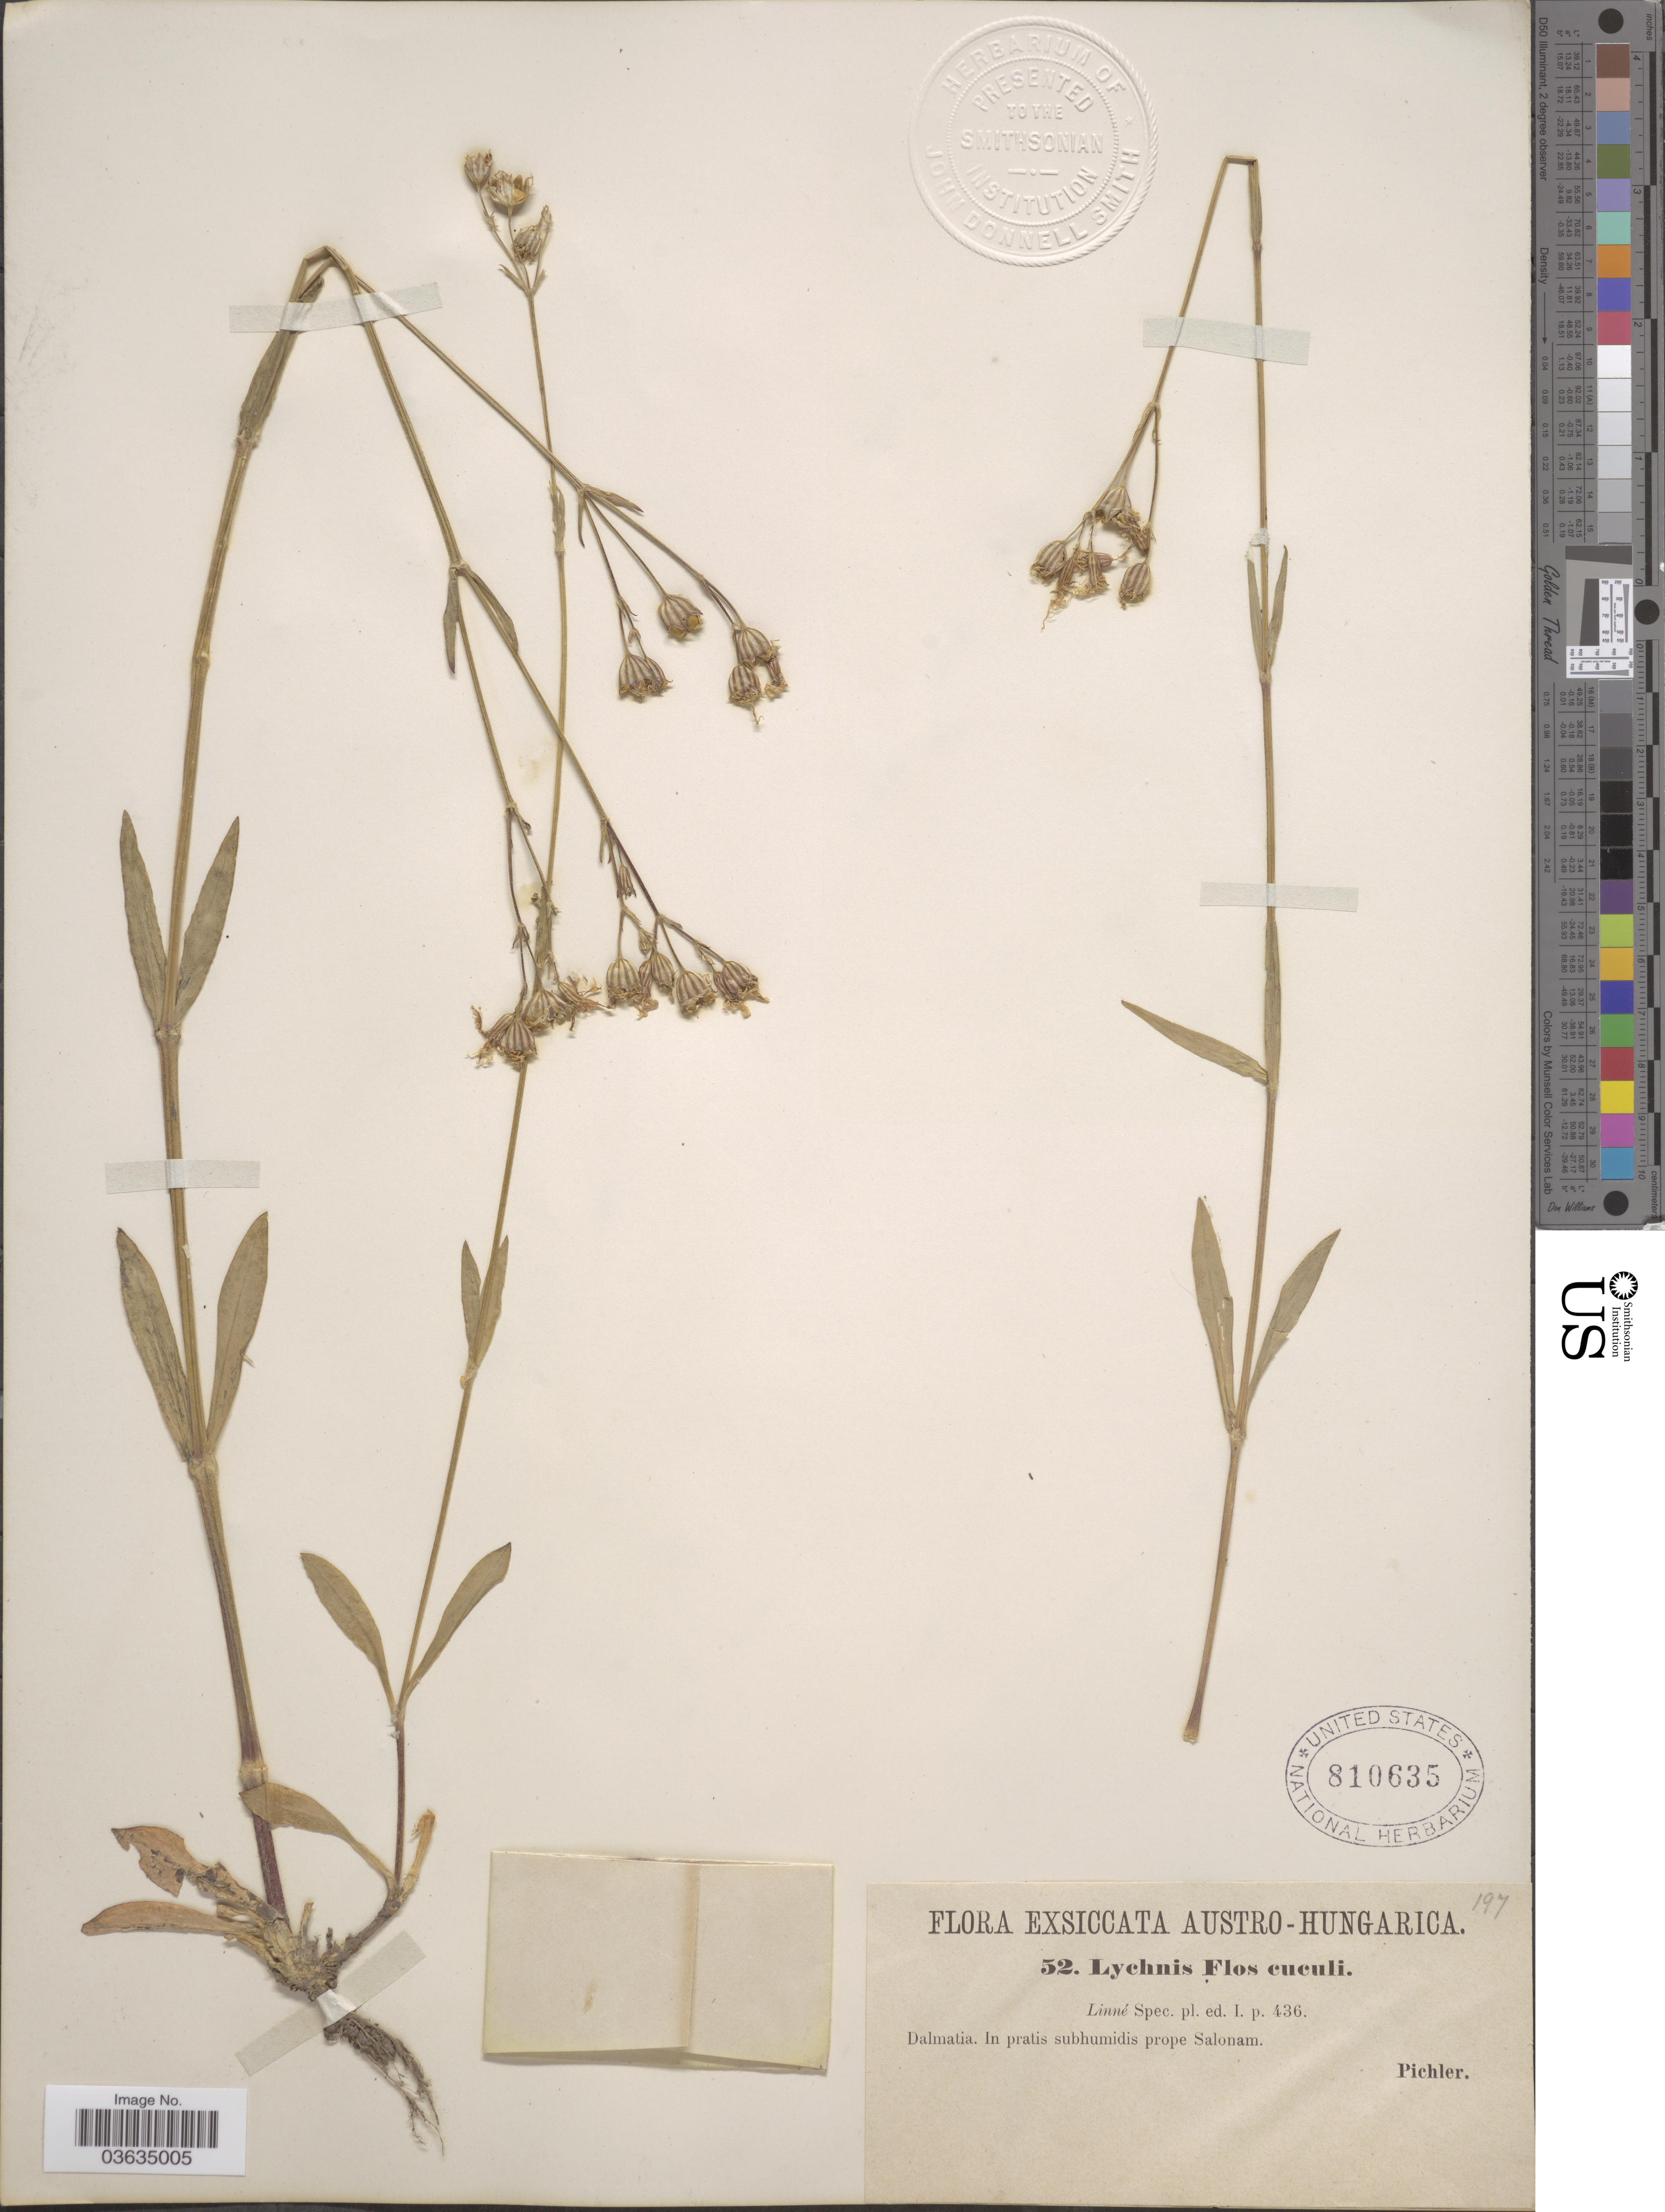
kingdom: Plantae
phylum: Tracheophyta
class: Magnoliopsida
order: Caryophyllales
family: Caryophyllaceae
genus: Silene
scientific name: Silene flos-cuculi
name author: (L.) Greuter & Burdet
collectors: Pichler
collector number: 52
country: Croatia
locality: Austro-Hungarica. Dalmatia. In pratis subhumidis prope Salonam.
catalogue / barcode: US 810635